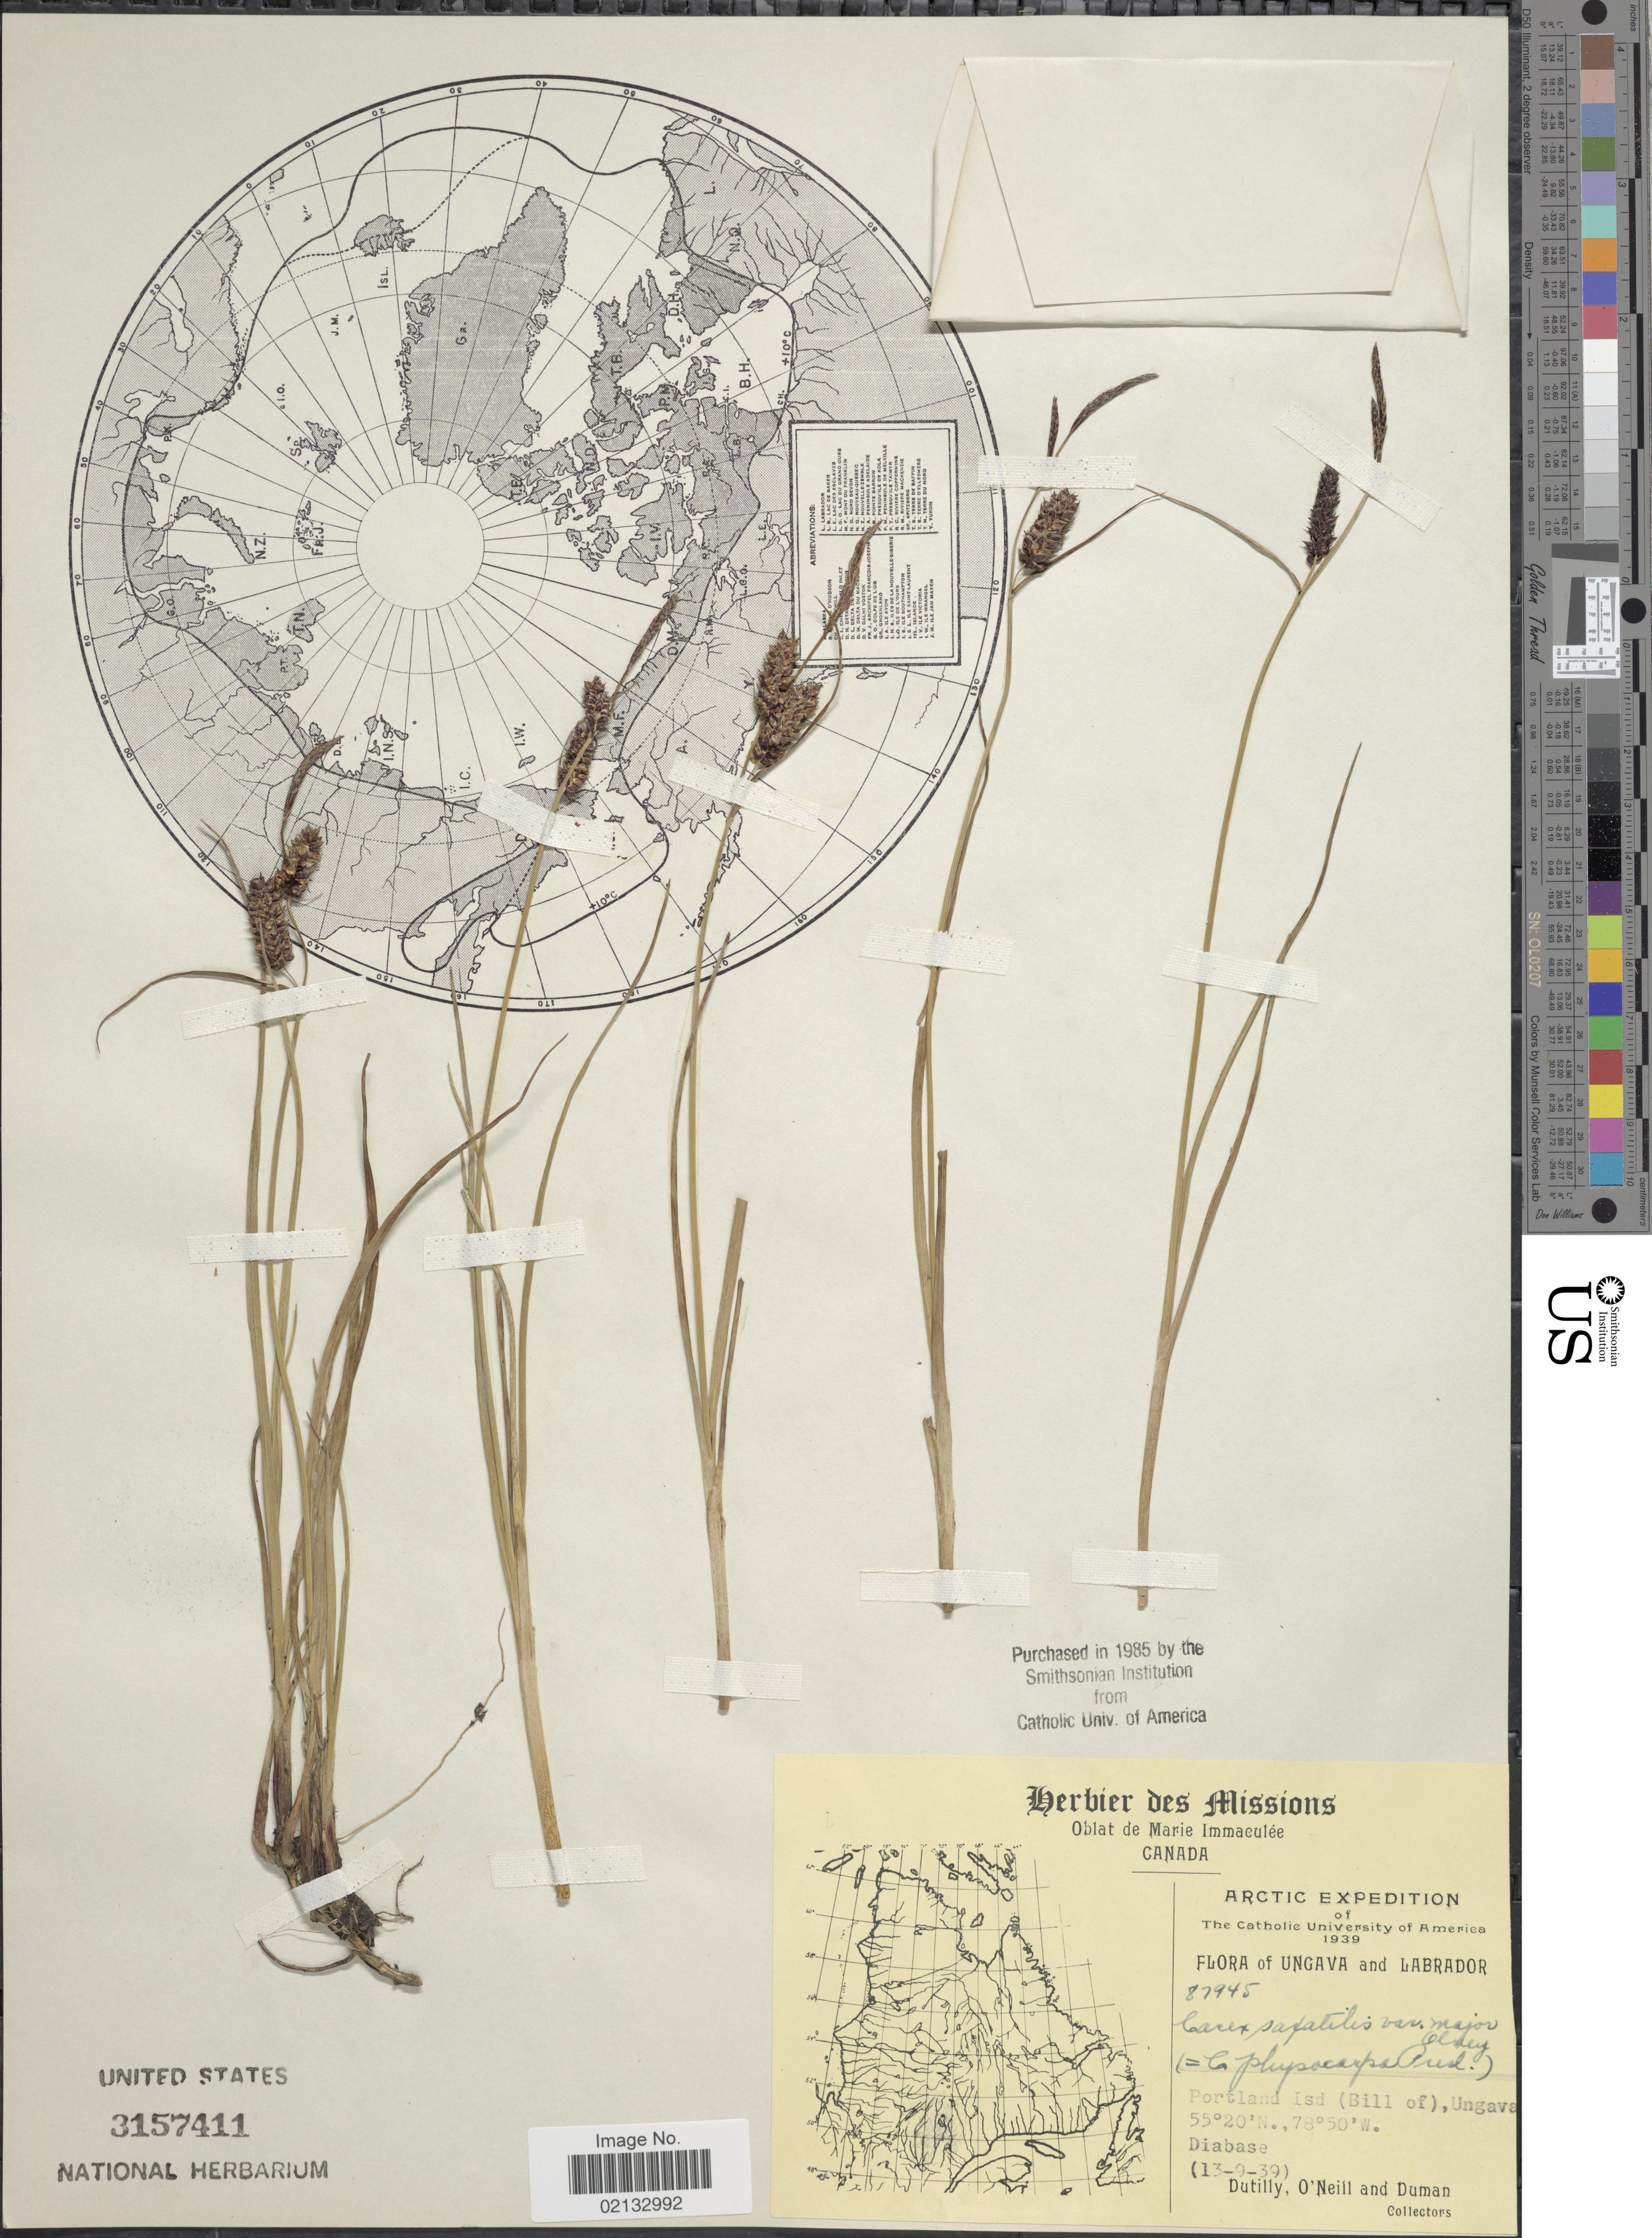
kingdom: Plantae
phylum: Tracheophyta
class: Liliopsida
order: Poales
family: Cyperaceae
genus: Carex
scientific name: Carex saxatilis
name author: L.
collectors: -. Dutilly, O' Neill & -. Duman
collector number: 87945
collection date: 1939-09-13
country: Canada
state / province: Nunavut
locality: Arctic. Portland Isd (Bill of), Ungava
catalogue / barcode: US 3157411